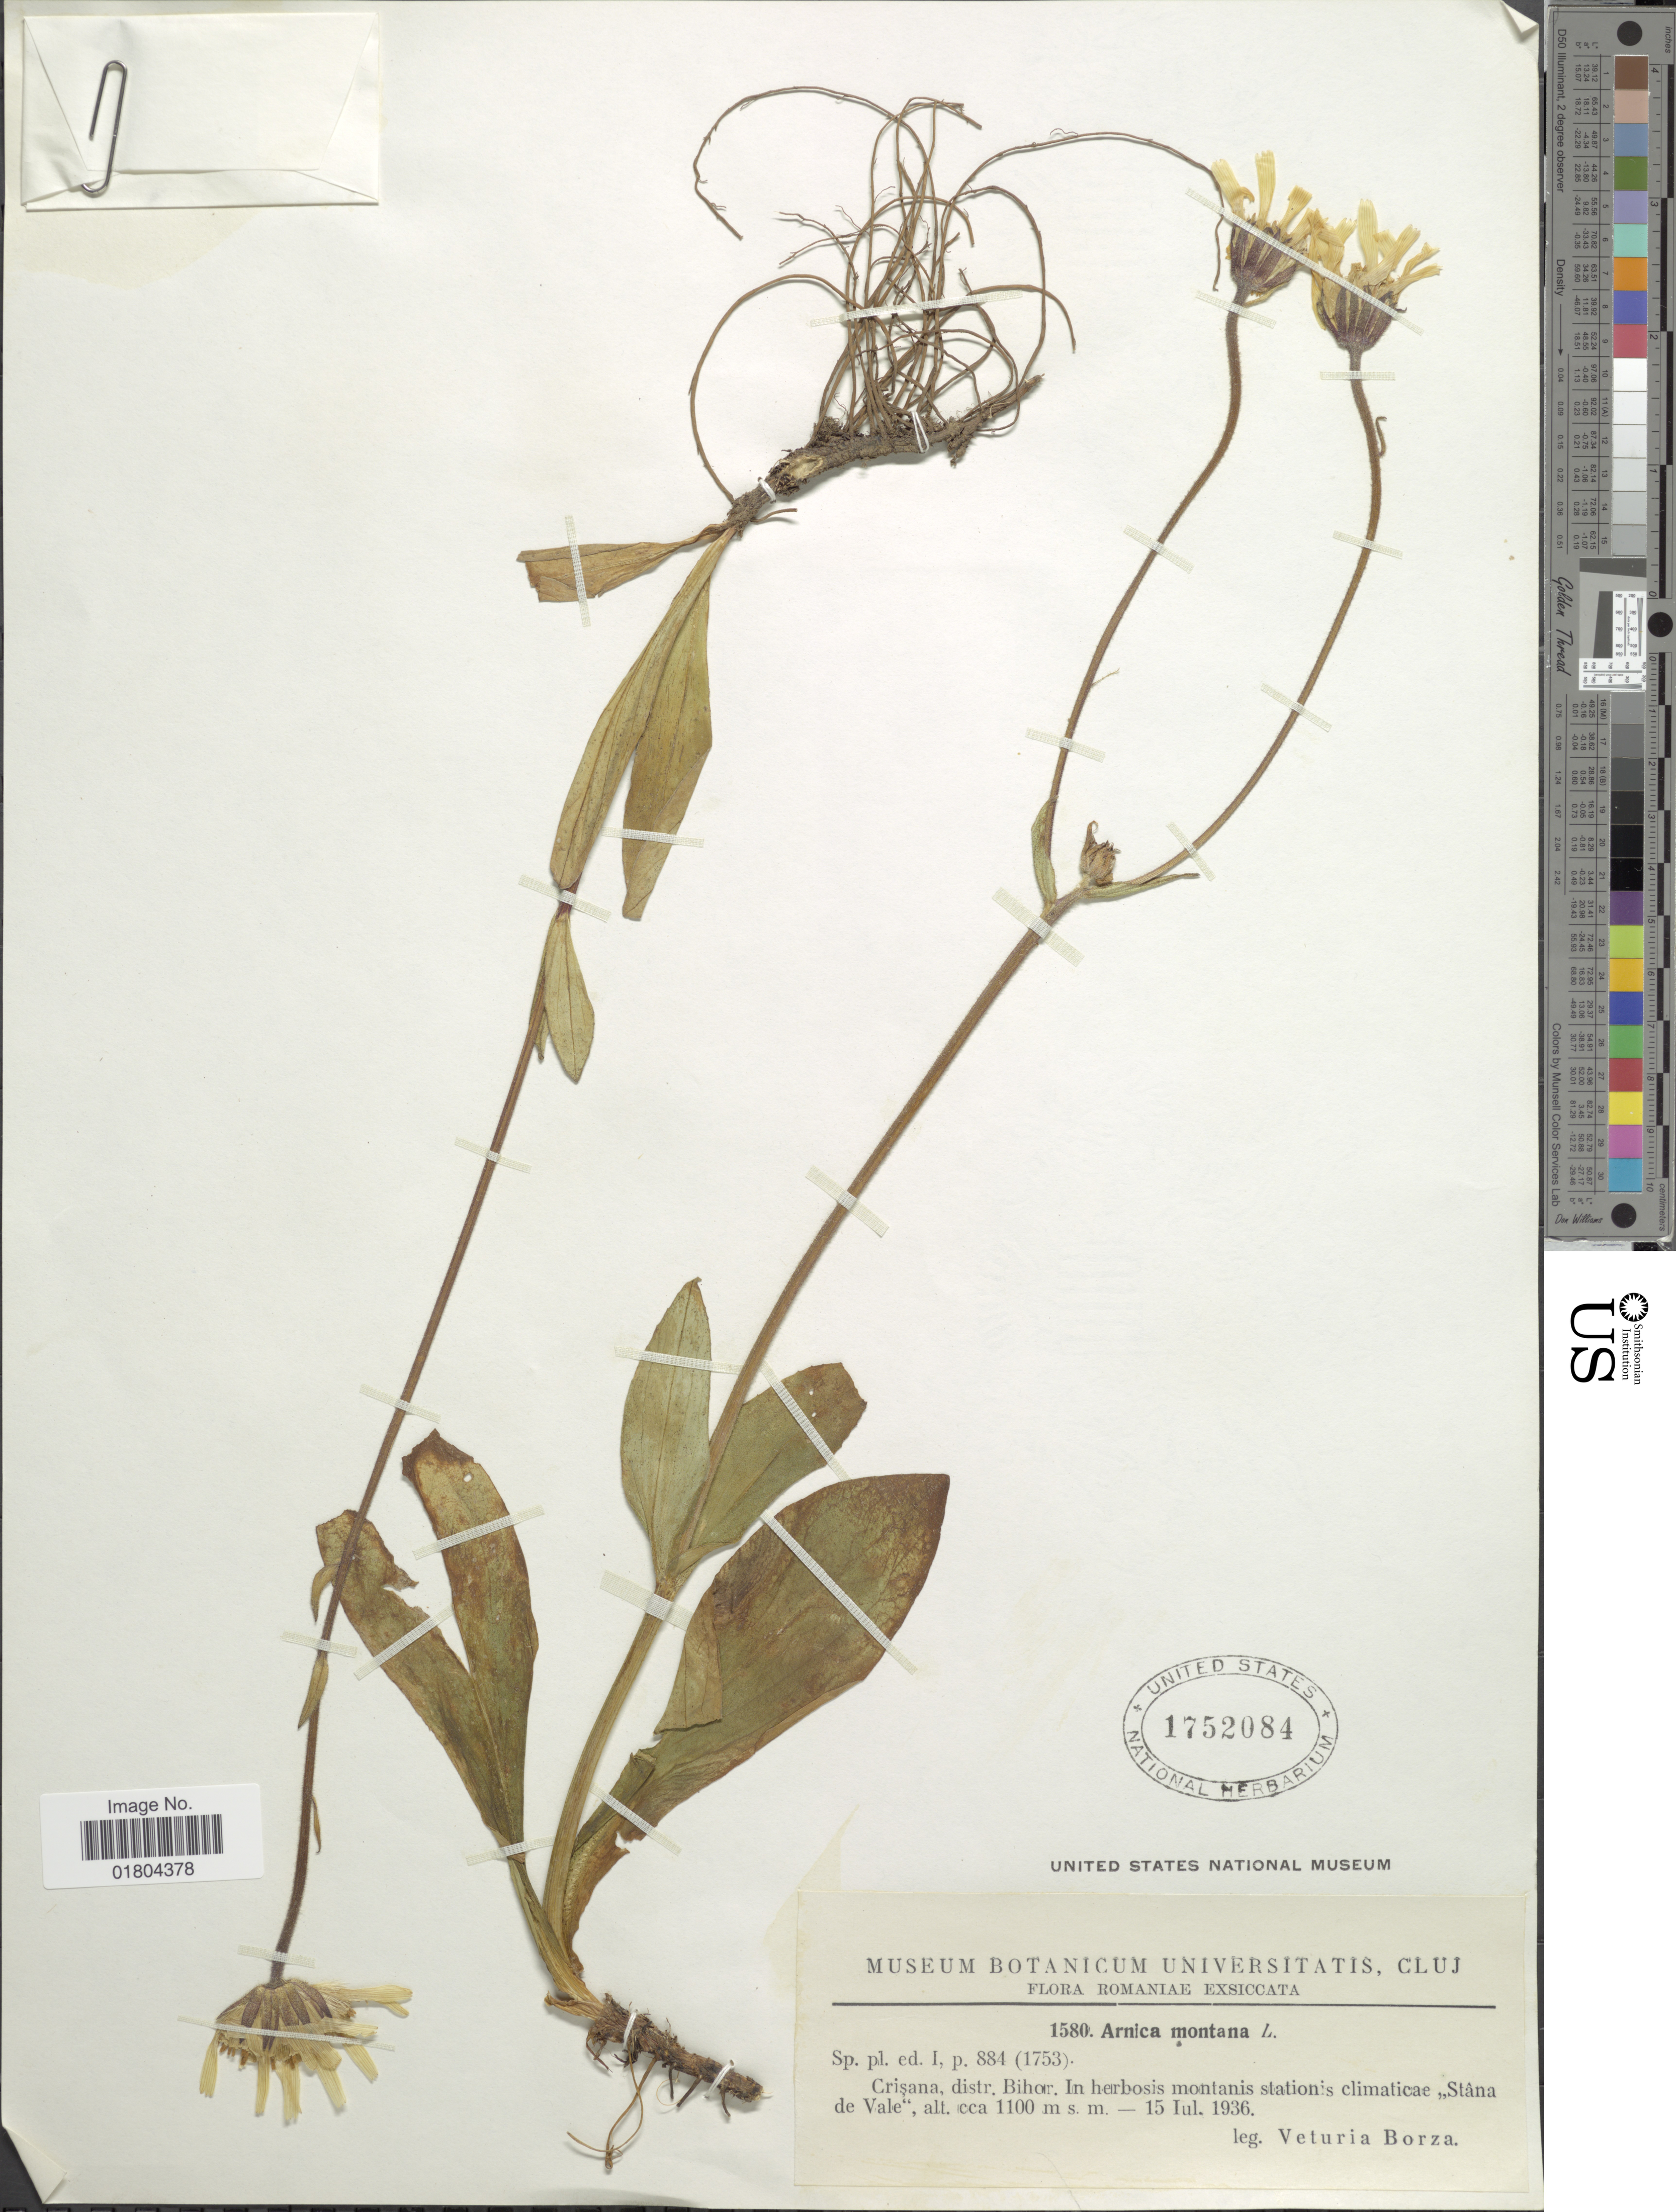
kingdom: Plantae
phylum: Tracheophyta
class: Magnoliopsida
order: Asterales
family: Asteraceae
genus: Arnica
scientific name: Arnica montana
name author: L.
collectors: V. Borza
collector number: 1580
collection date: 1936-07-15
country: Romania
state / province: Bihor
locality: Crisana, distr. Bihor. In herbosis montanis stationis climaticæ , Stâna de Vale'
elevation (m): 1100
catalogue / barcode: US 1752084